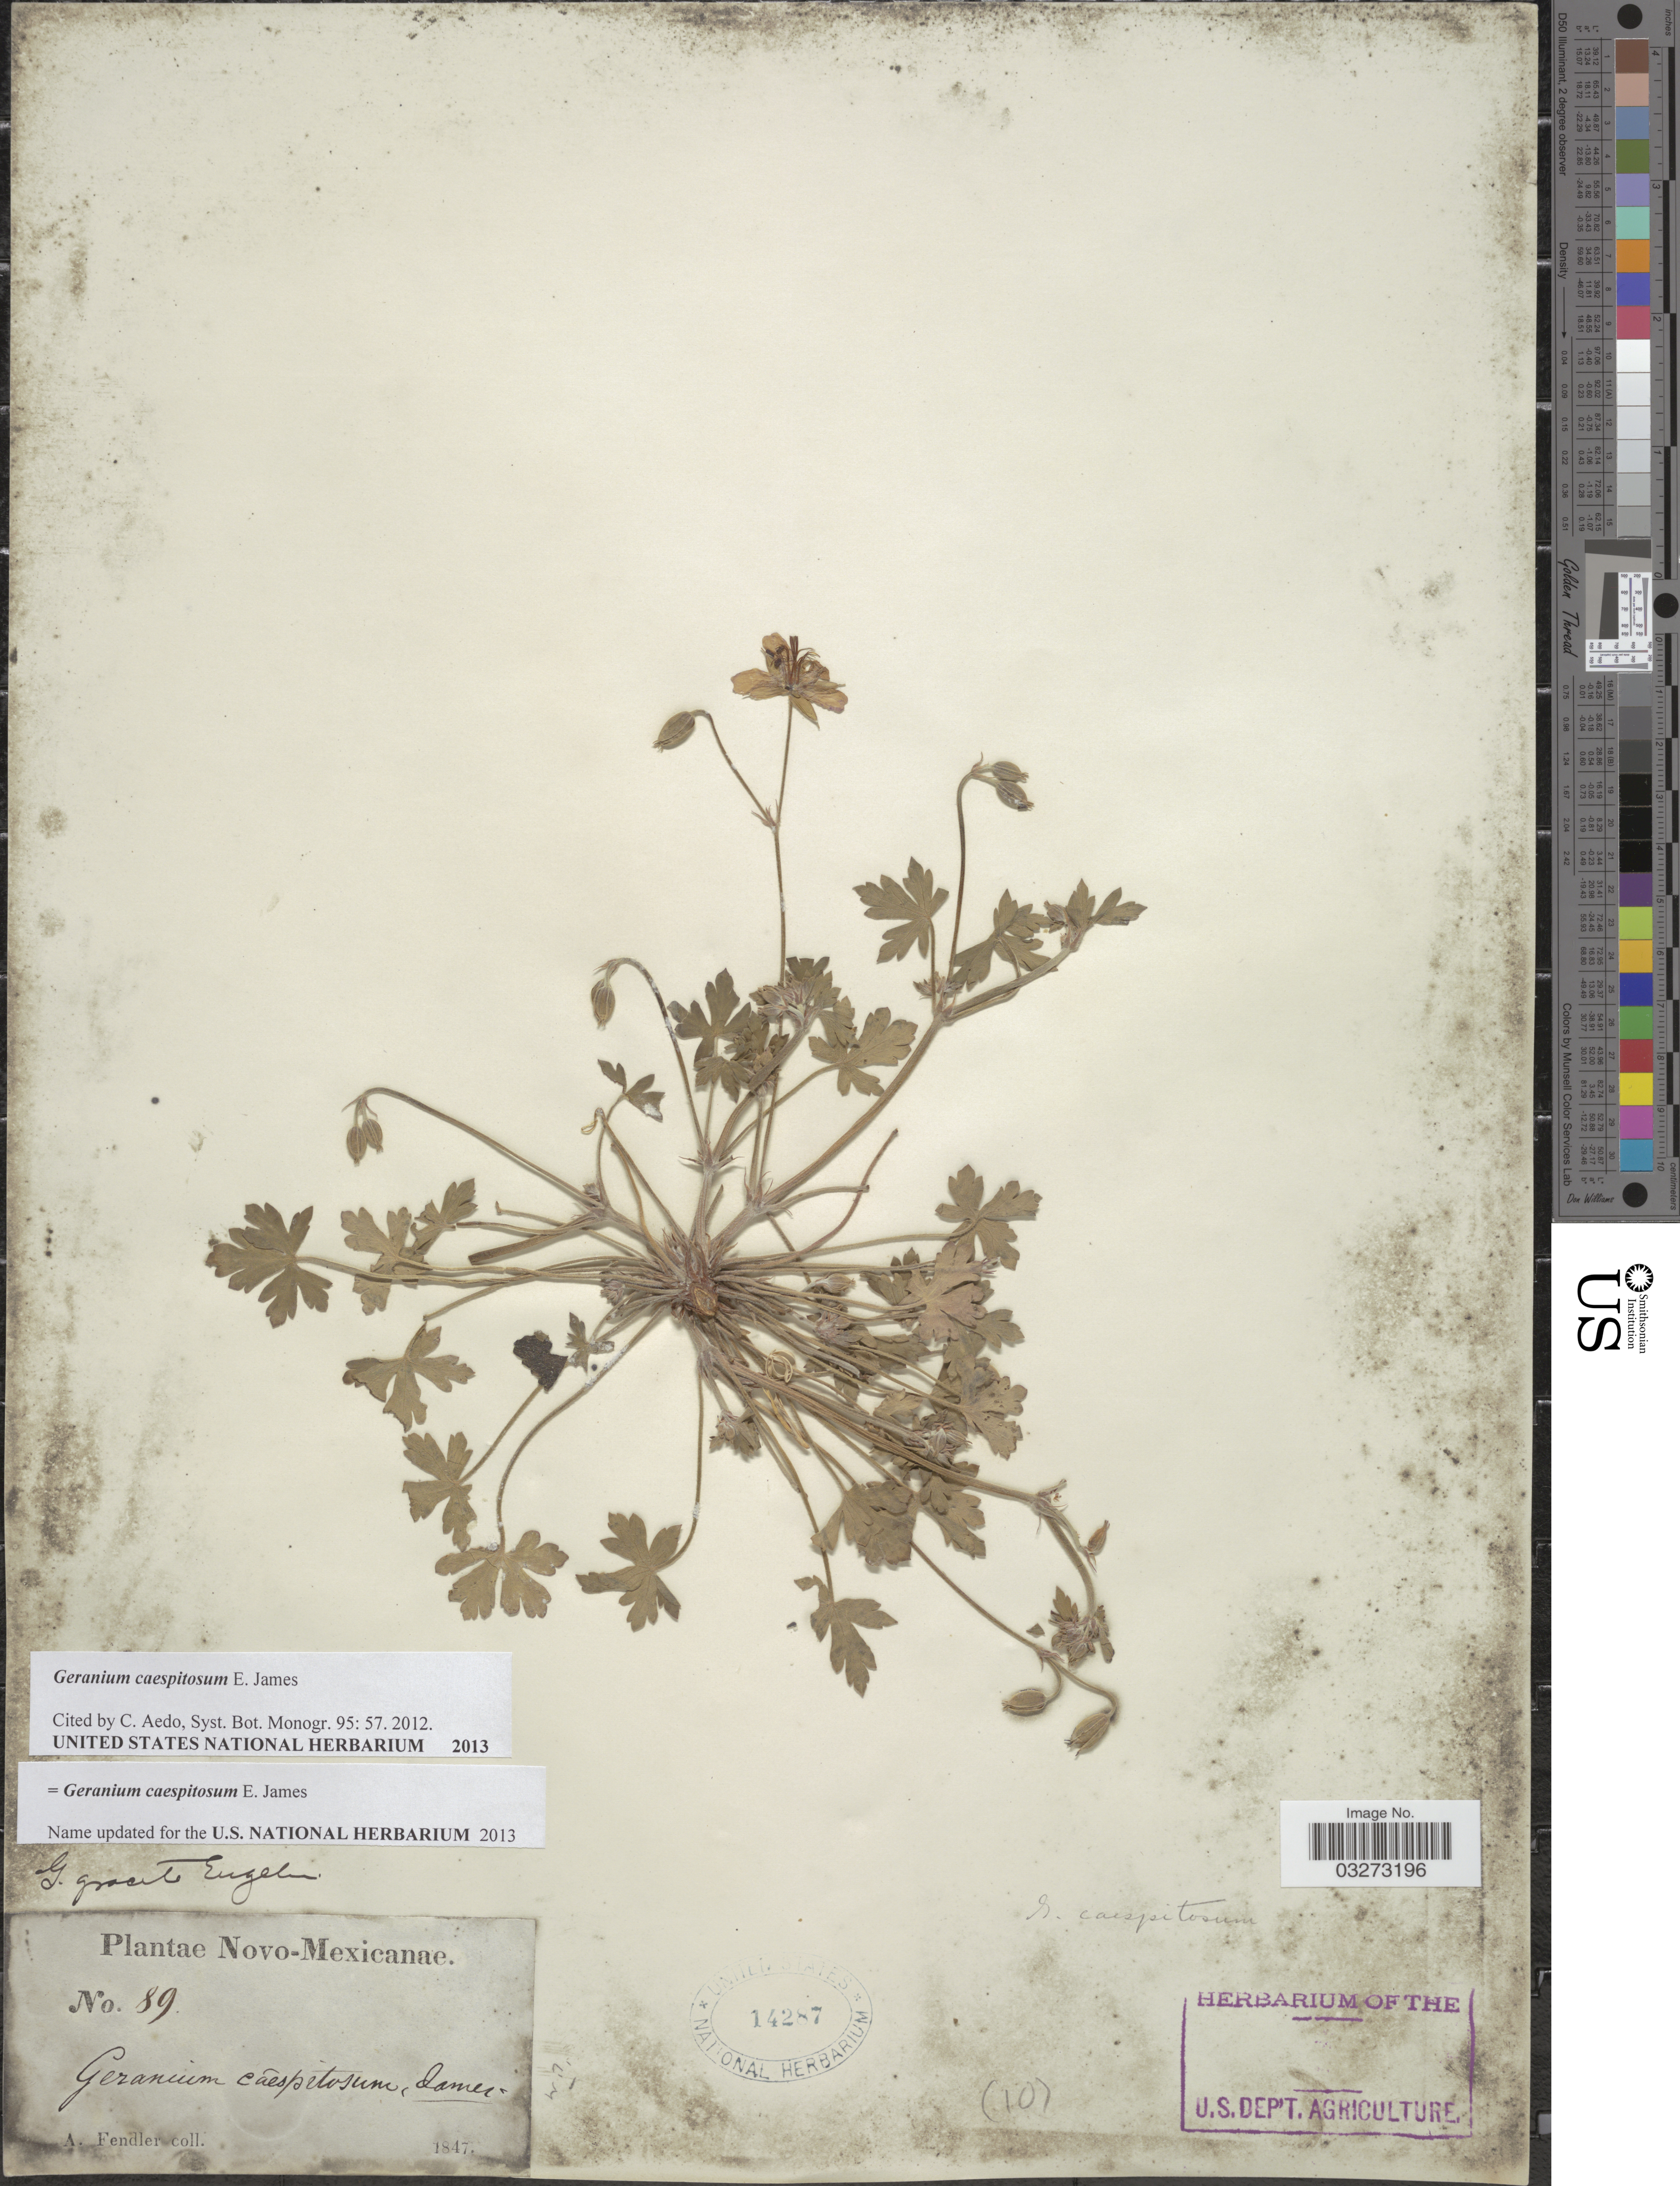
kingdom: Plantae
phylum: Tracheophyta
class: Magnoliopsida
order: Geraniales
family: Geraniaceae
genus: Geranium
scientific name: Geranium caespitosum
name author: E. James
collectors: A. Fendler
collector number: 89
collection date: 1847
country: United States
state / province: New Mexico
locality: Novo-Mexicanae.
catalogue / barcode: US 14287